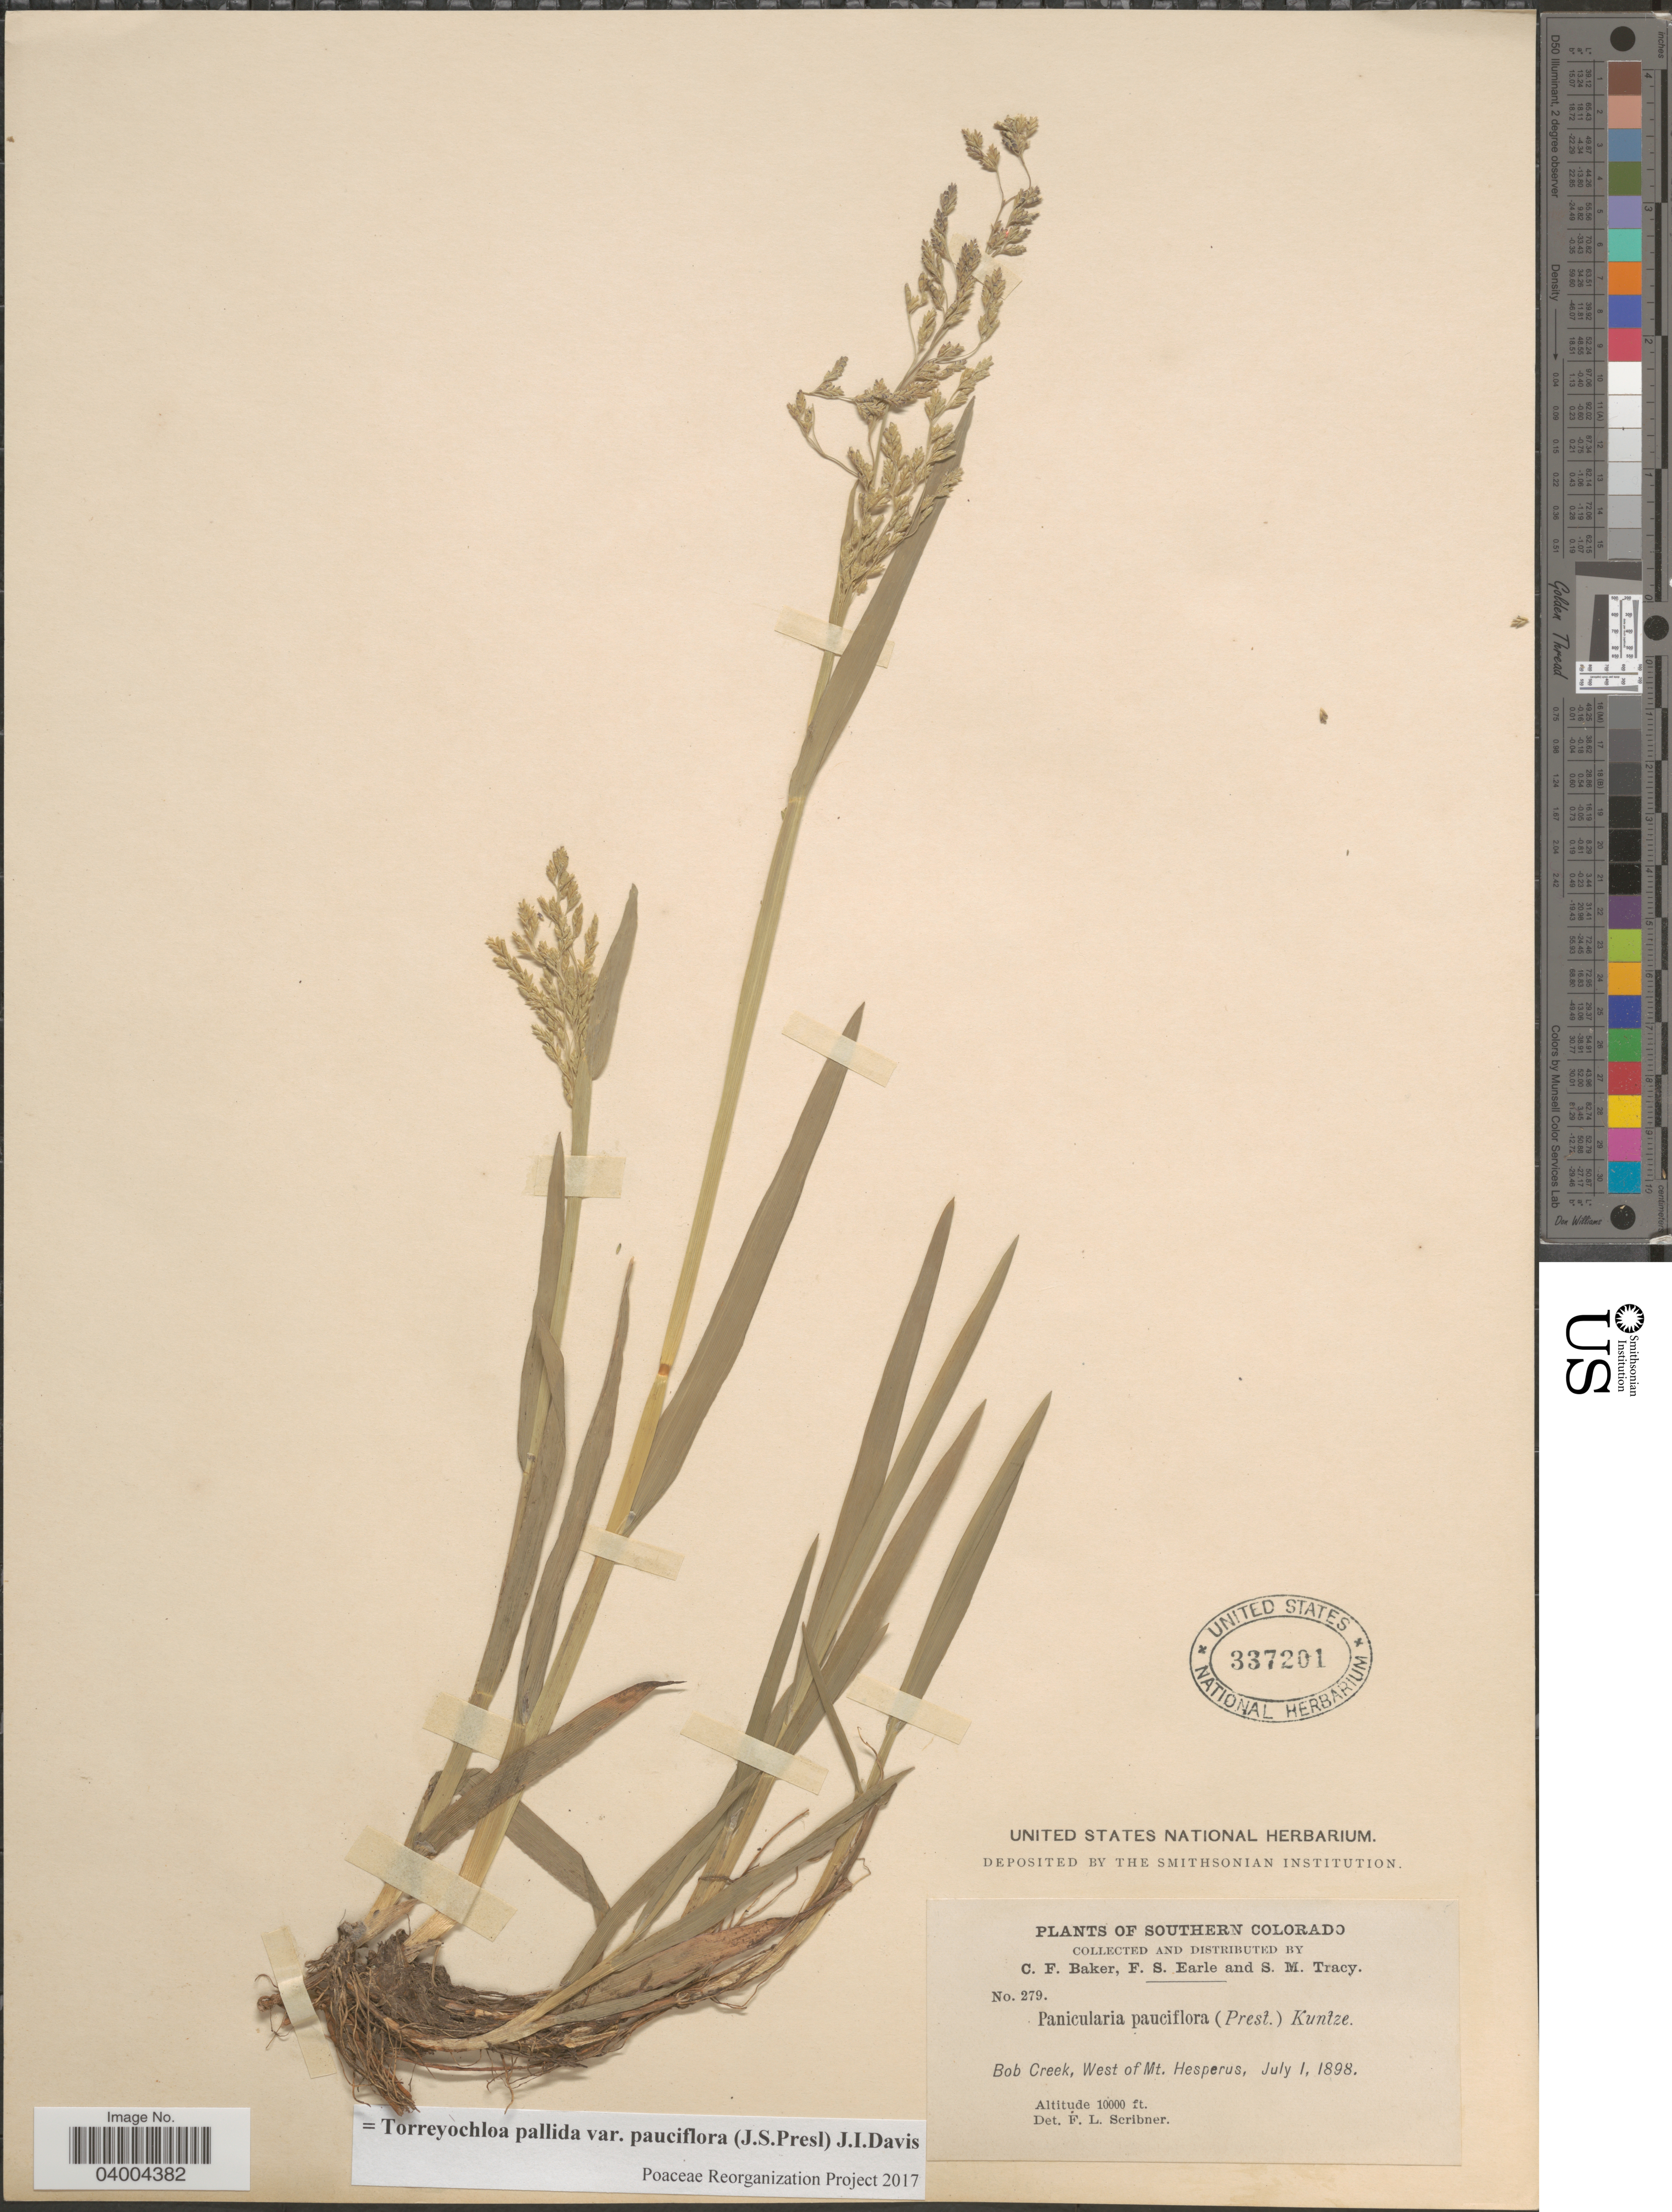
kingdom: Plantae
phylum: Tracheophyta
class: Liliopsida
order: Poales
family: Poaceae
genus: Torreyochloa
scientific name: Torreyochloa pallida var. pauciflora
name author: (J. Presl) J.I. Davis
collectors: C. F. Baker, F. S. Earle & S. M. Tracy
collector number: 279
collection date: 1898-07-01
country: United States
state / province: Colorado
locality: Southern Colorado. Bob Creek, West of Mt. Hesperus.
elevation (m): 3048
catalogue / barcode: US 337201